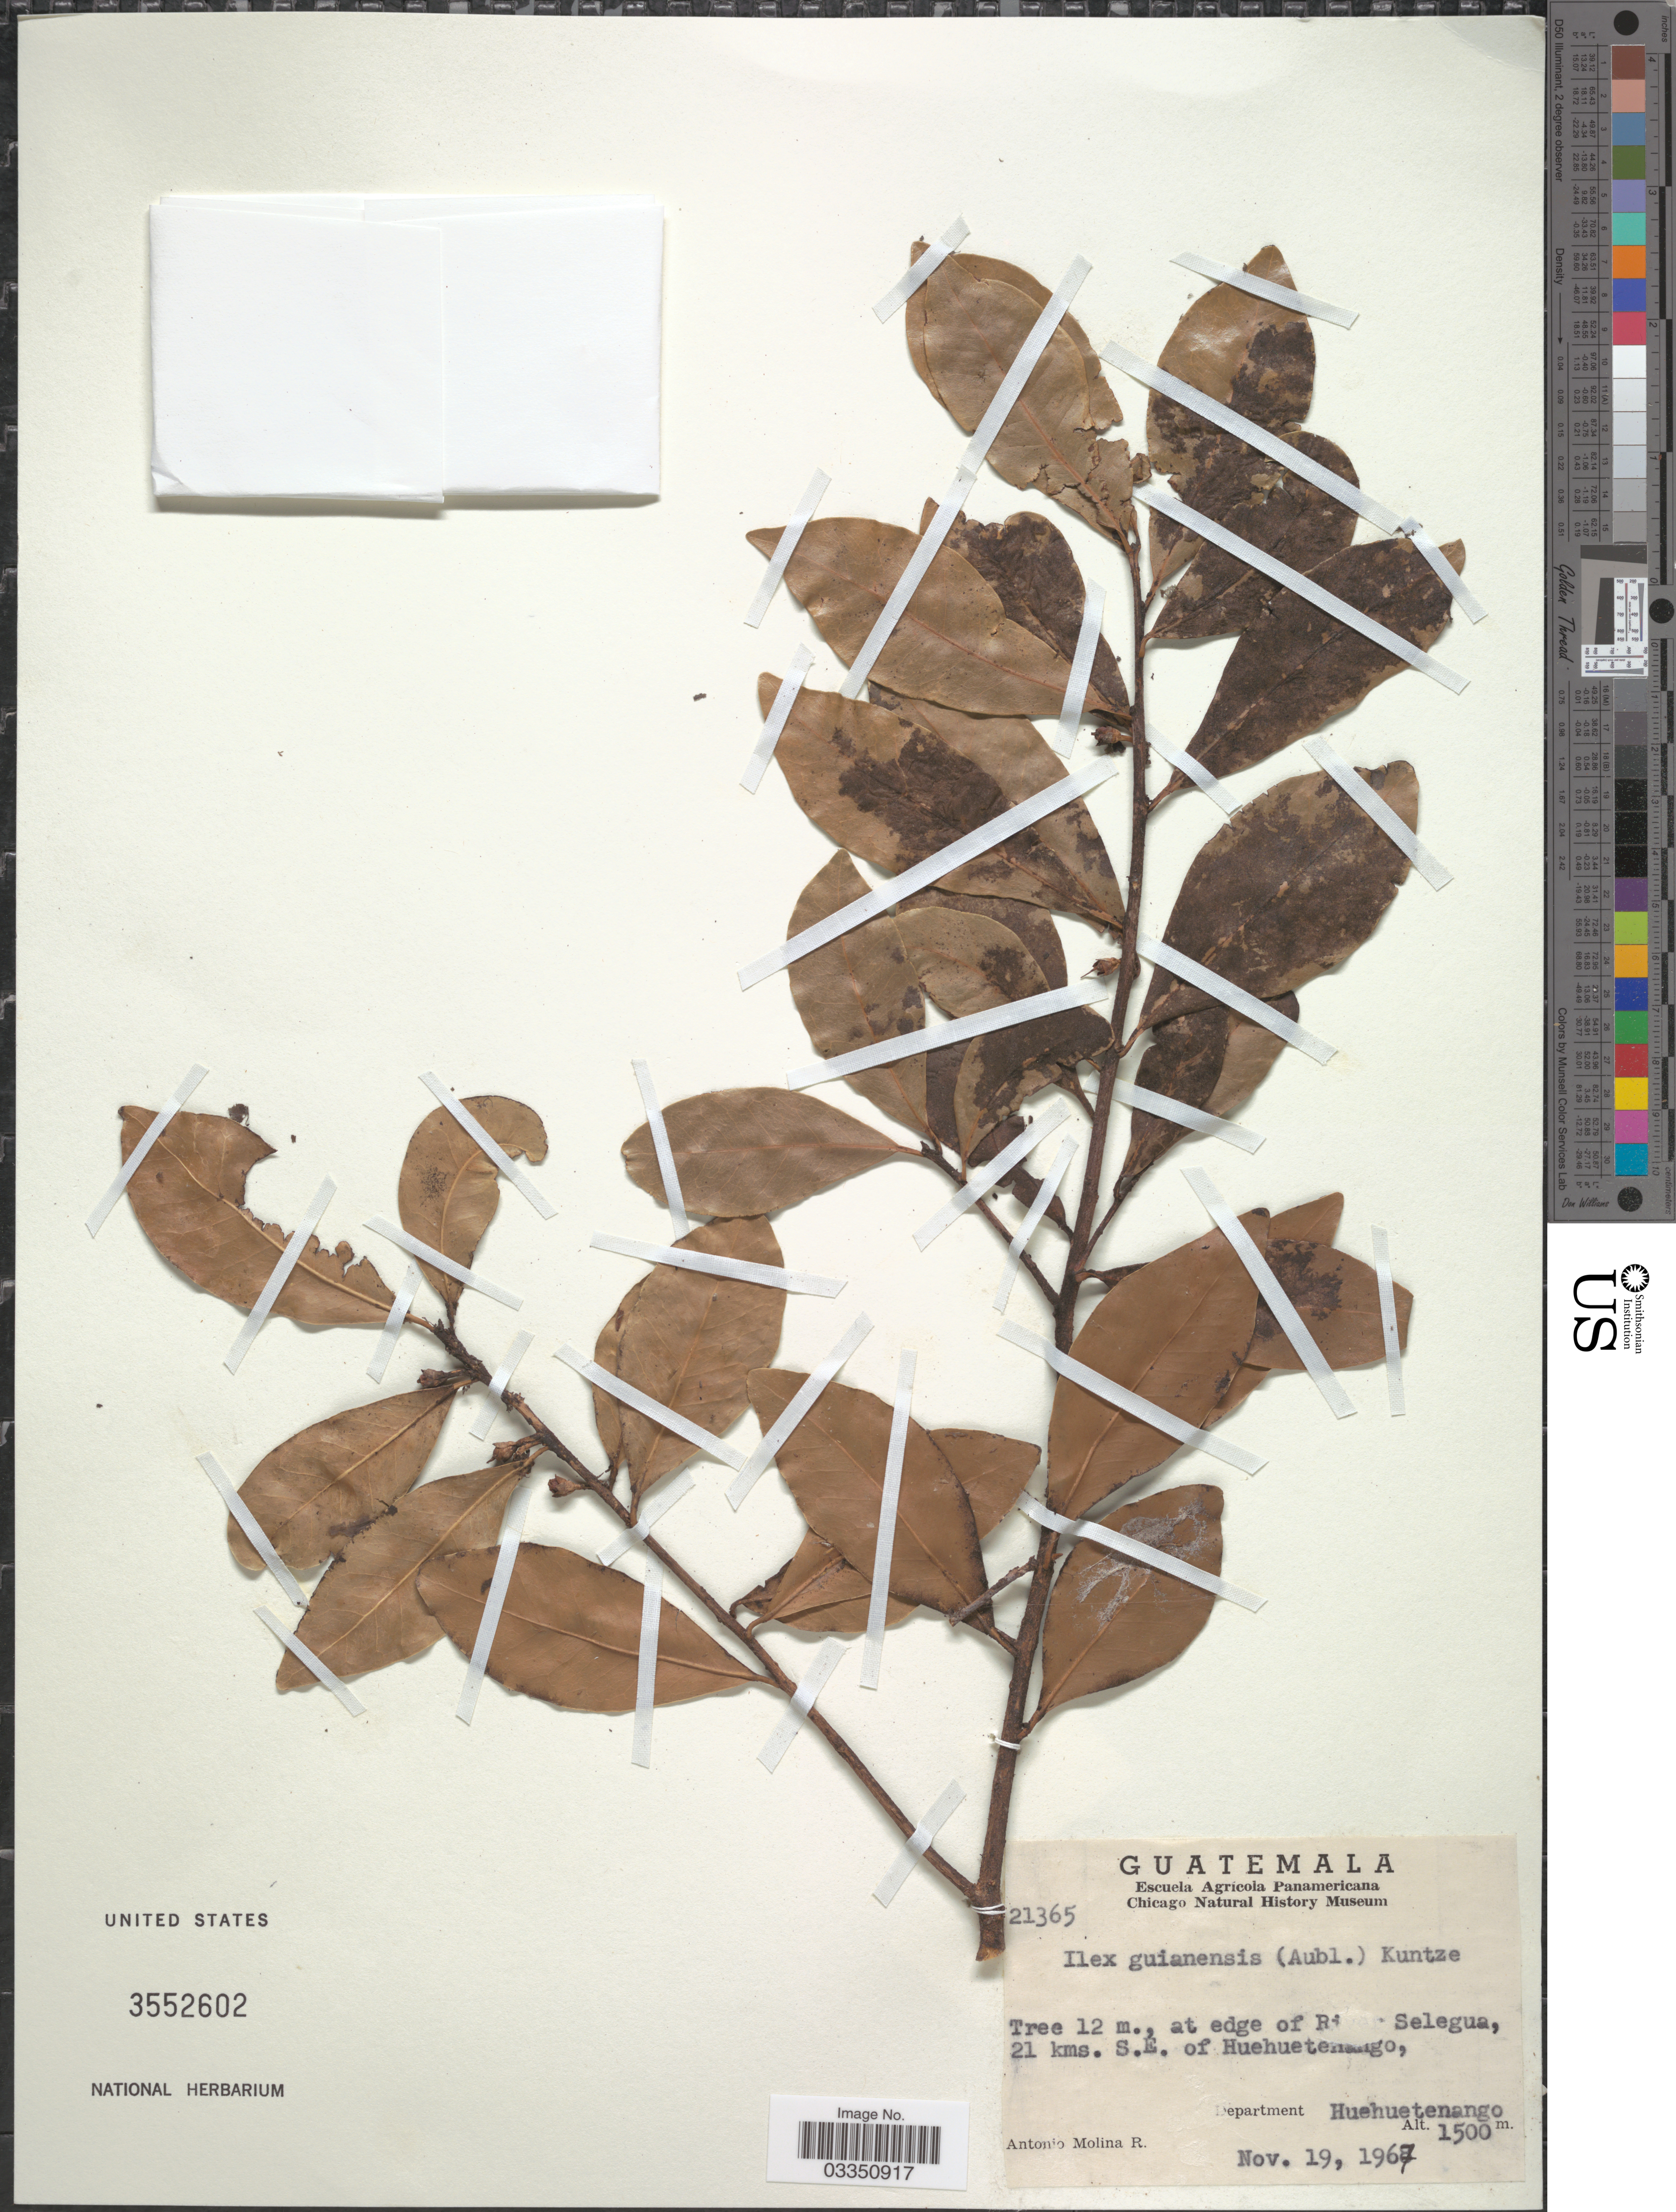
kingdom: Plantae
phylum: Tracheophyta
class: Magnoliopsida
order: Aquifoliales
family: Aquifoliaceae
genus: Ilex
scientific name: Ilex guianensis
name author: (Aubl.) Kuntze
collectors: A. Molina R.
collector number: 21365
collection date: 1967-11-19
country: Guatemala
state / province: Huehuetenango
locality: At edge of River Selegua, 21 kms. S.E. of Huehuetenango, Department Huehuetenango.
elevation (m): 1500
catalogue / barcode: US 3552602